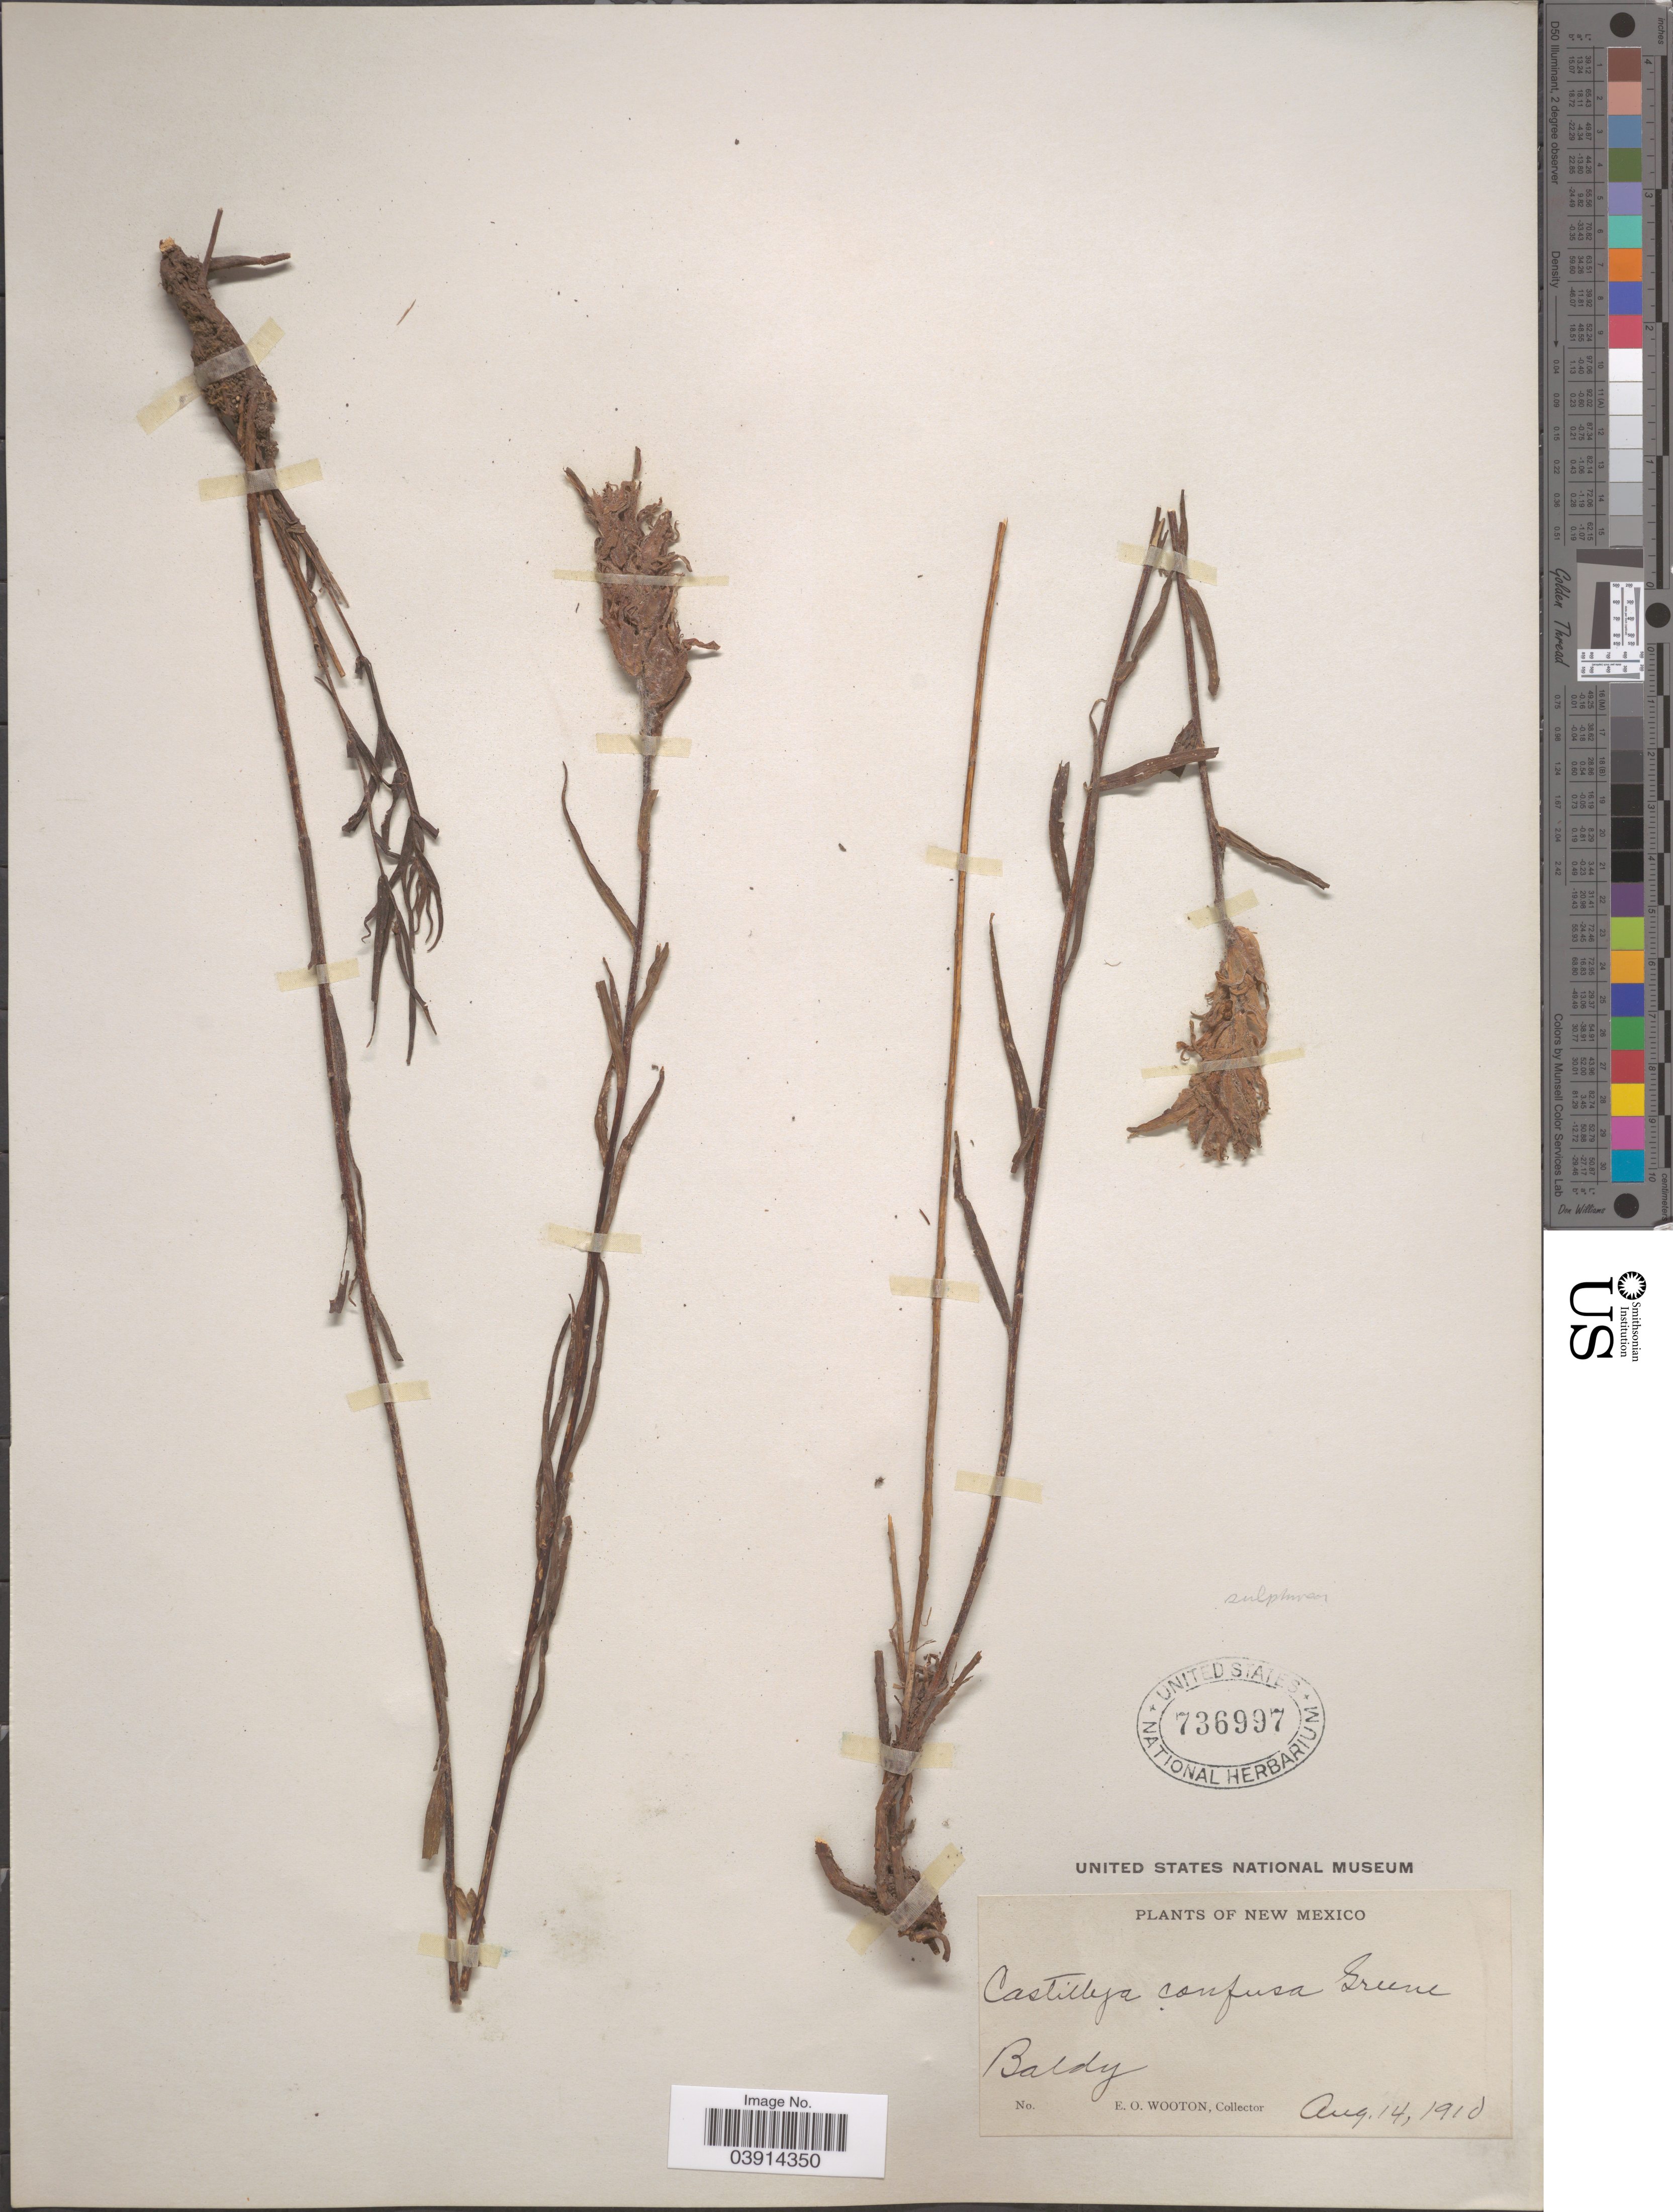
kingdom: Plantae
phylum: Tracheophyta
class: Magnoliopsida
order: Lamiales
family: Orobanchaceae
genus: Castilleja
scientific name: Castilleja sulphurea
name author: Rydb.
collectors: E. O. Wooton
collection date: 1910-08-14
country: United States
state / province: New Mexico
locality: Baldy.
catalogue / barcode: US 736997